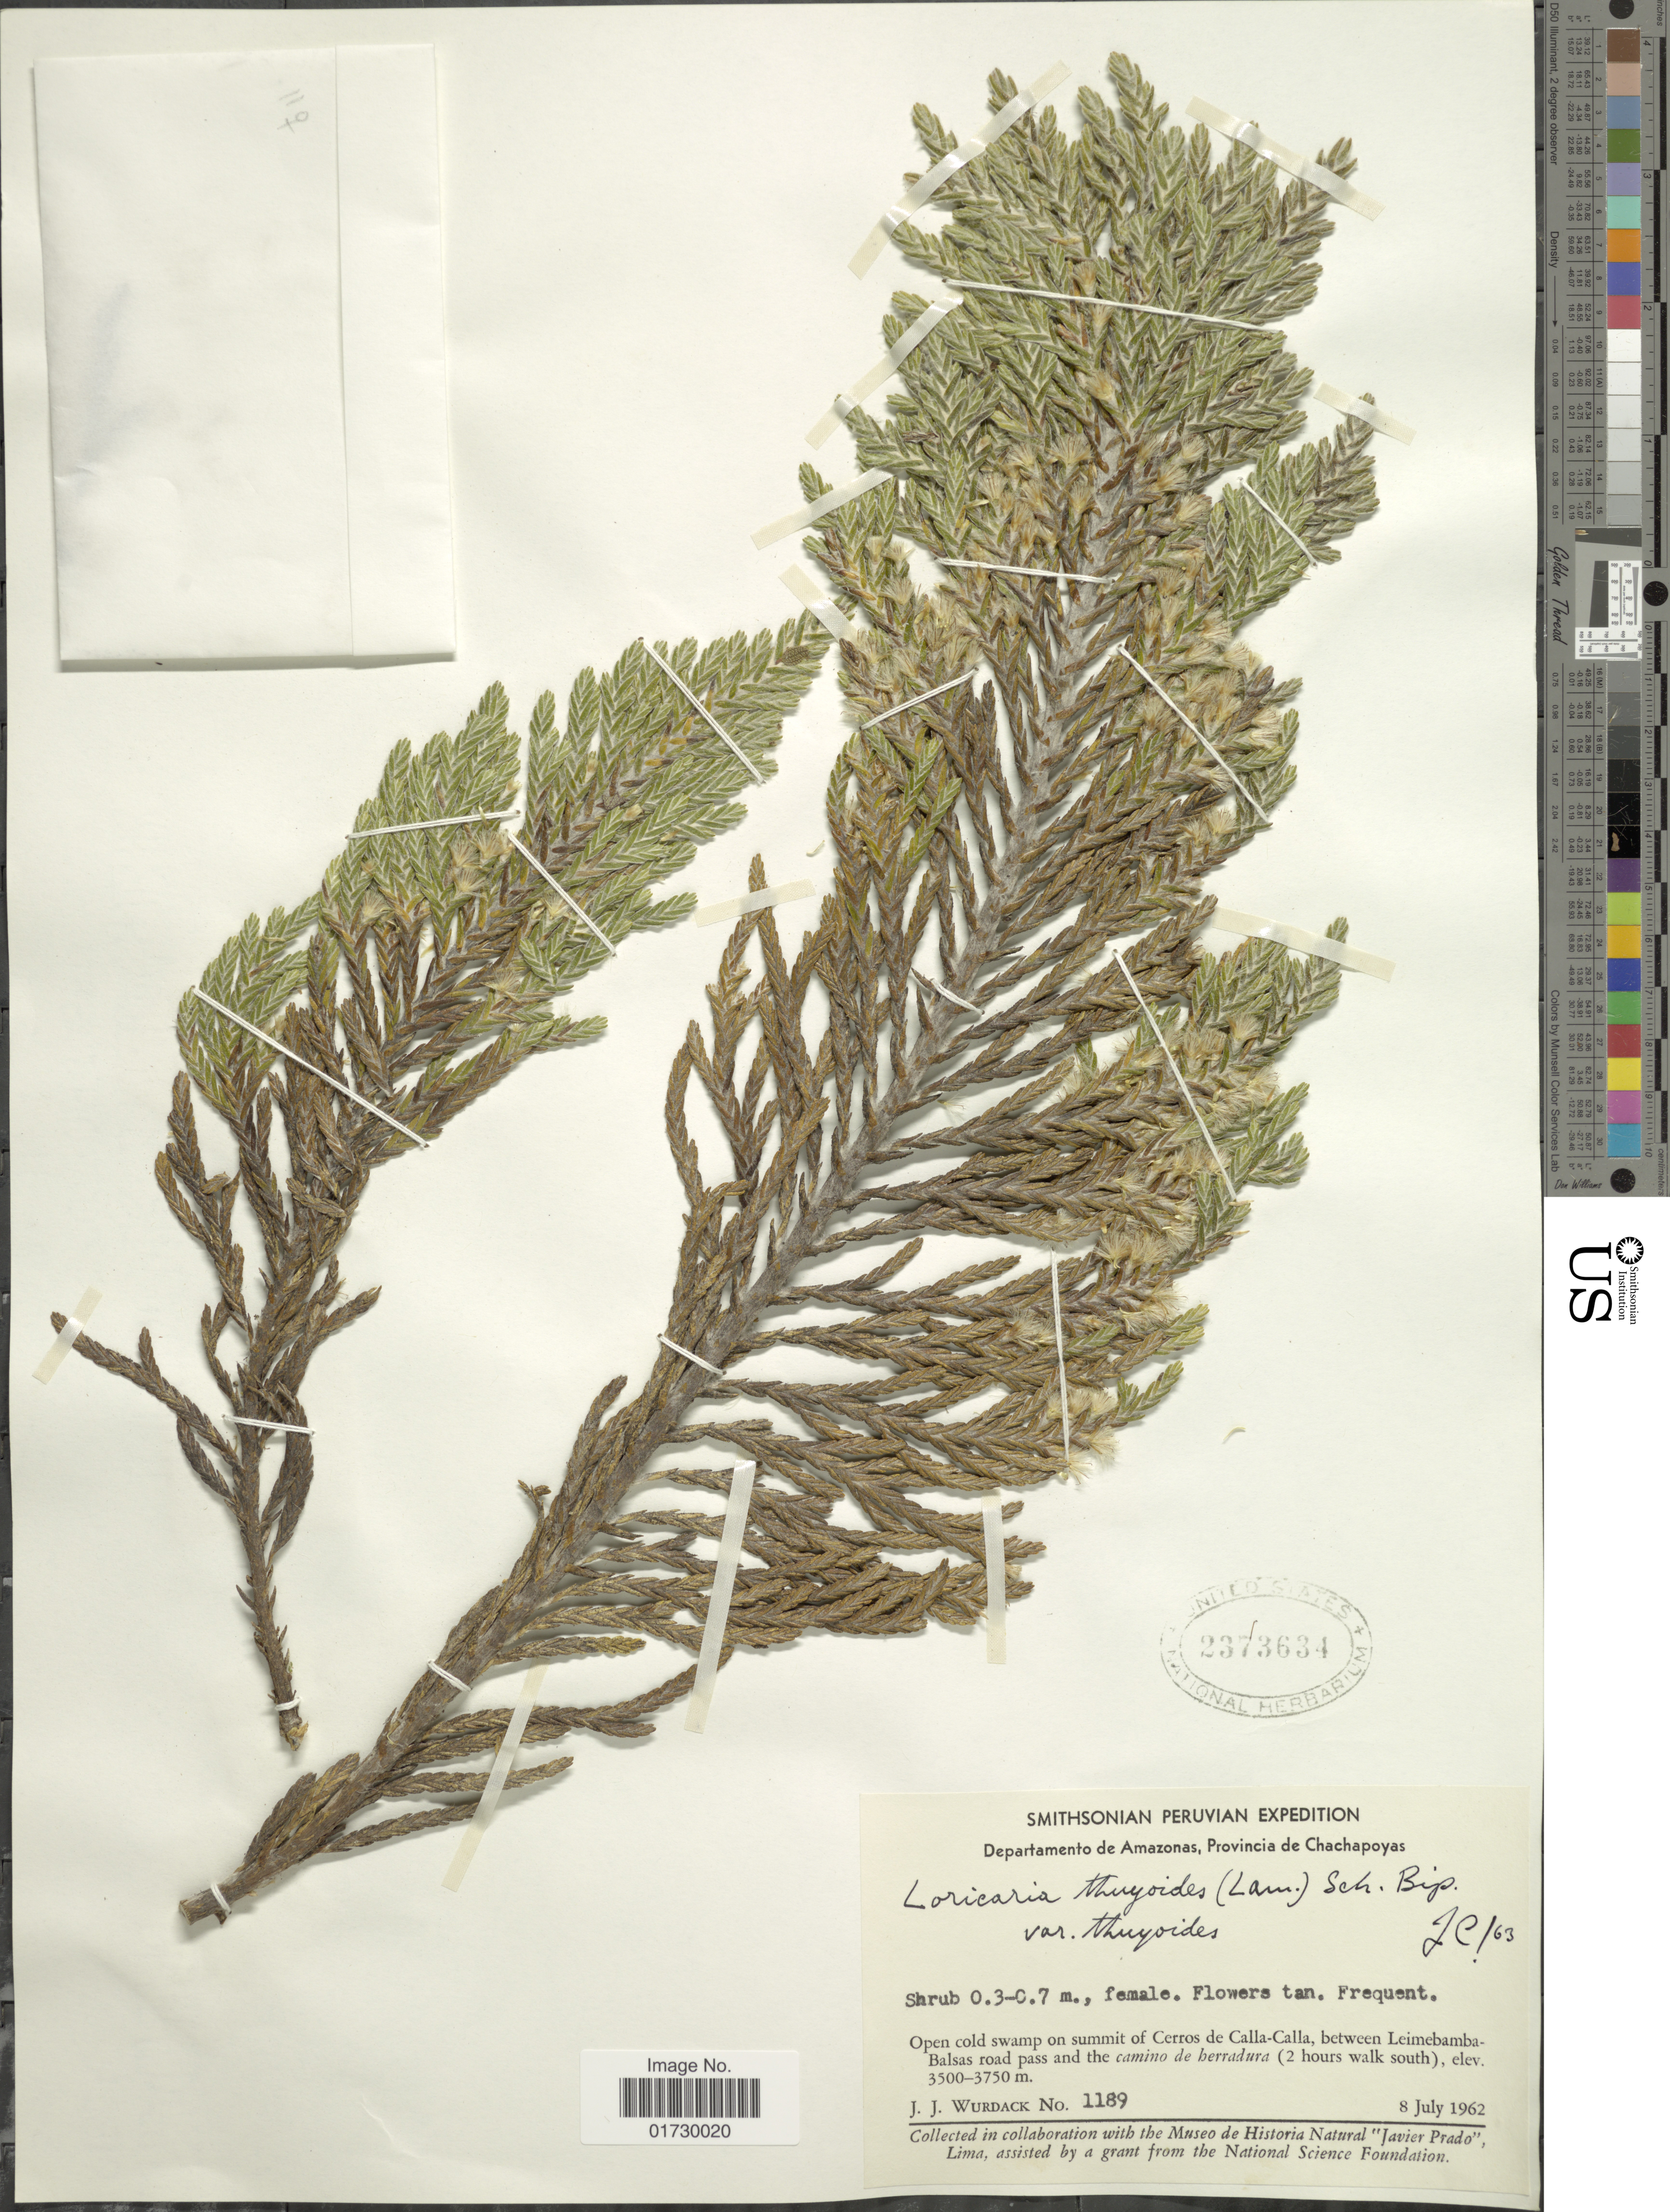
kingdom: Plantae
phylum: Tracheophyta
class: Magnoliopsida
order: Asterales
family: Asteraceae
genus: Loricaria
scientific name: Loricaria thuyoides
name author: (Lam.) Sch. Bip.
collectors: J. J. Wurdack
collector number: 1189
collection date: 1962-07-08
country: Peru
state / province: Amazonas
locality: Provincia de Chachapoyas, Open cold swamp on summit of Cerros de Calla-Calla, between Leimebamba-Balsas road pass and the camino de berradura (2 hours walk south)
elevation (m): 3500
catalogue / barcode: US 2373634